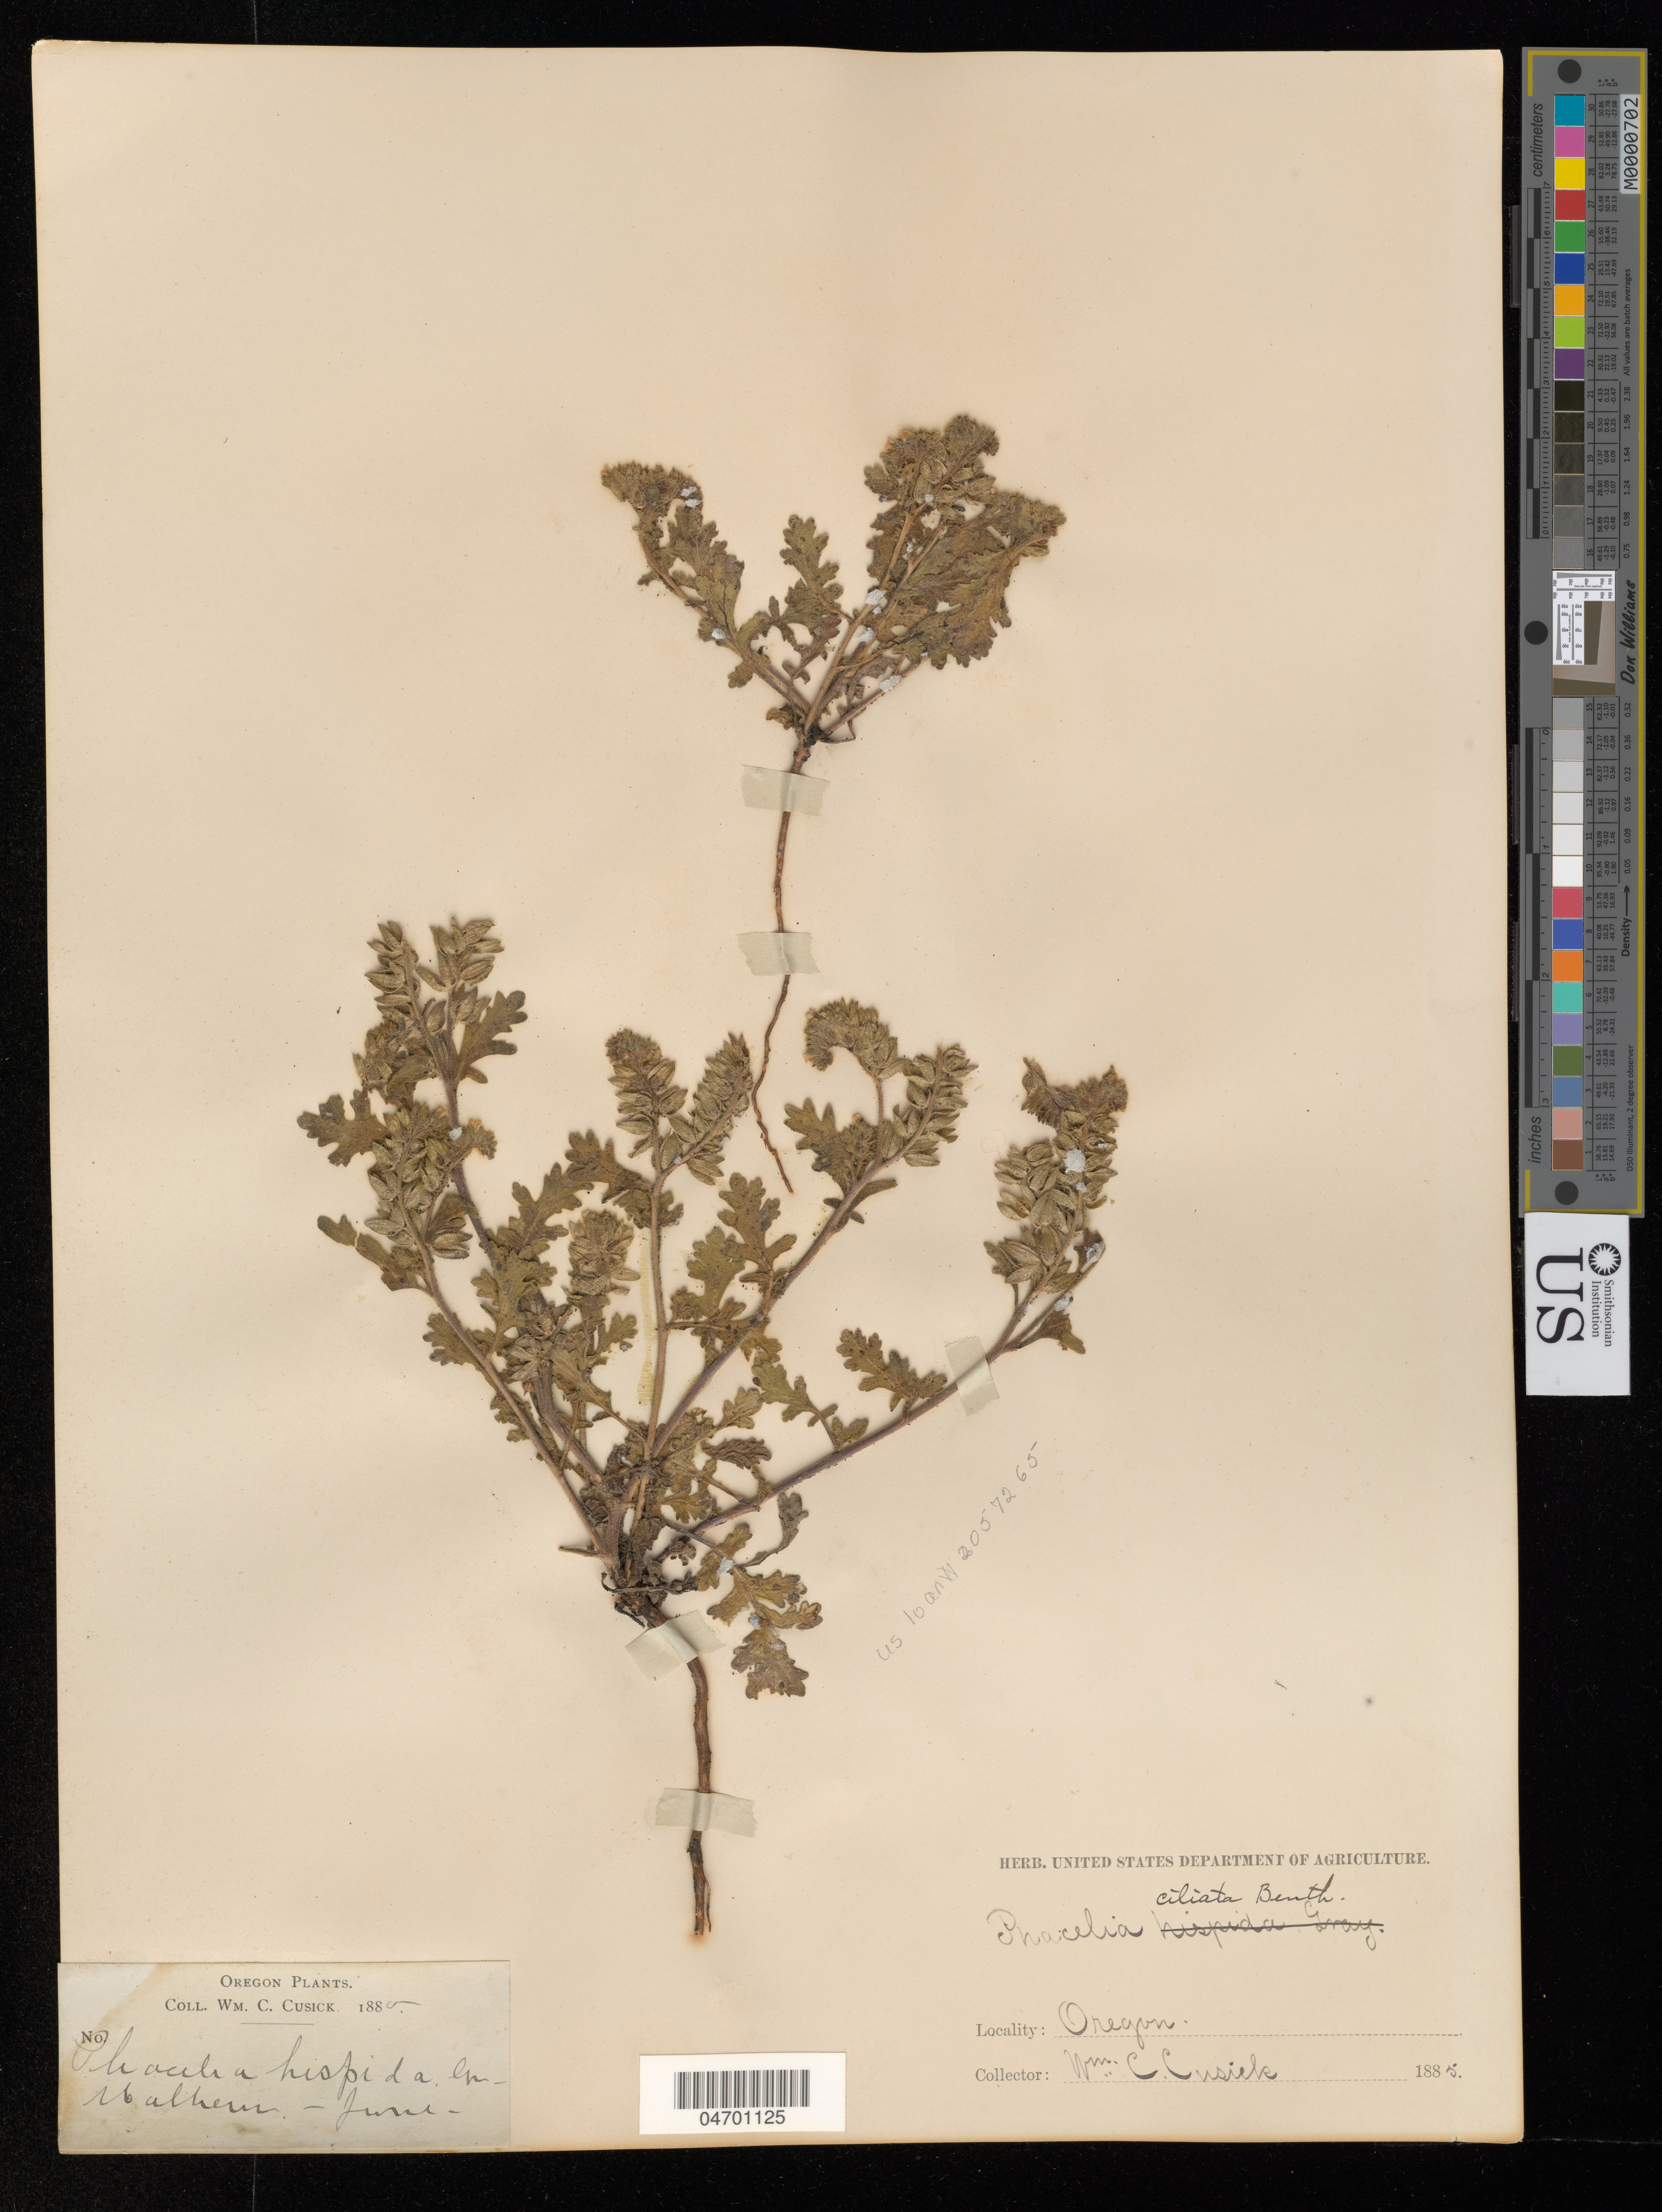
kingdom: Plantae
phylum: Tracheophyta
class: Magnoliopsida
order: Boraginales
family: Hydrophyllaceae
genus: Phacelia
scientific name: Phacelia ciliata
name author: Benth.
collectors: W. C. Cusick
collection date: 1885-06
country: United States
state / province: Oregon